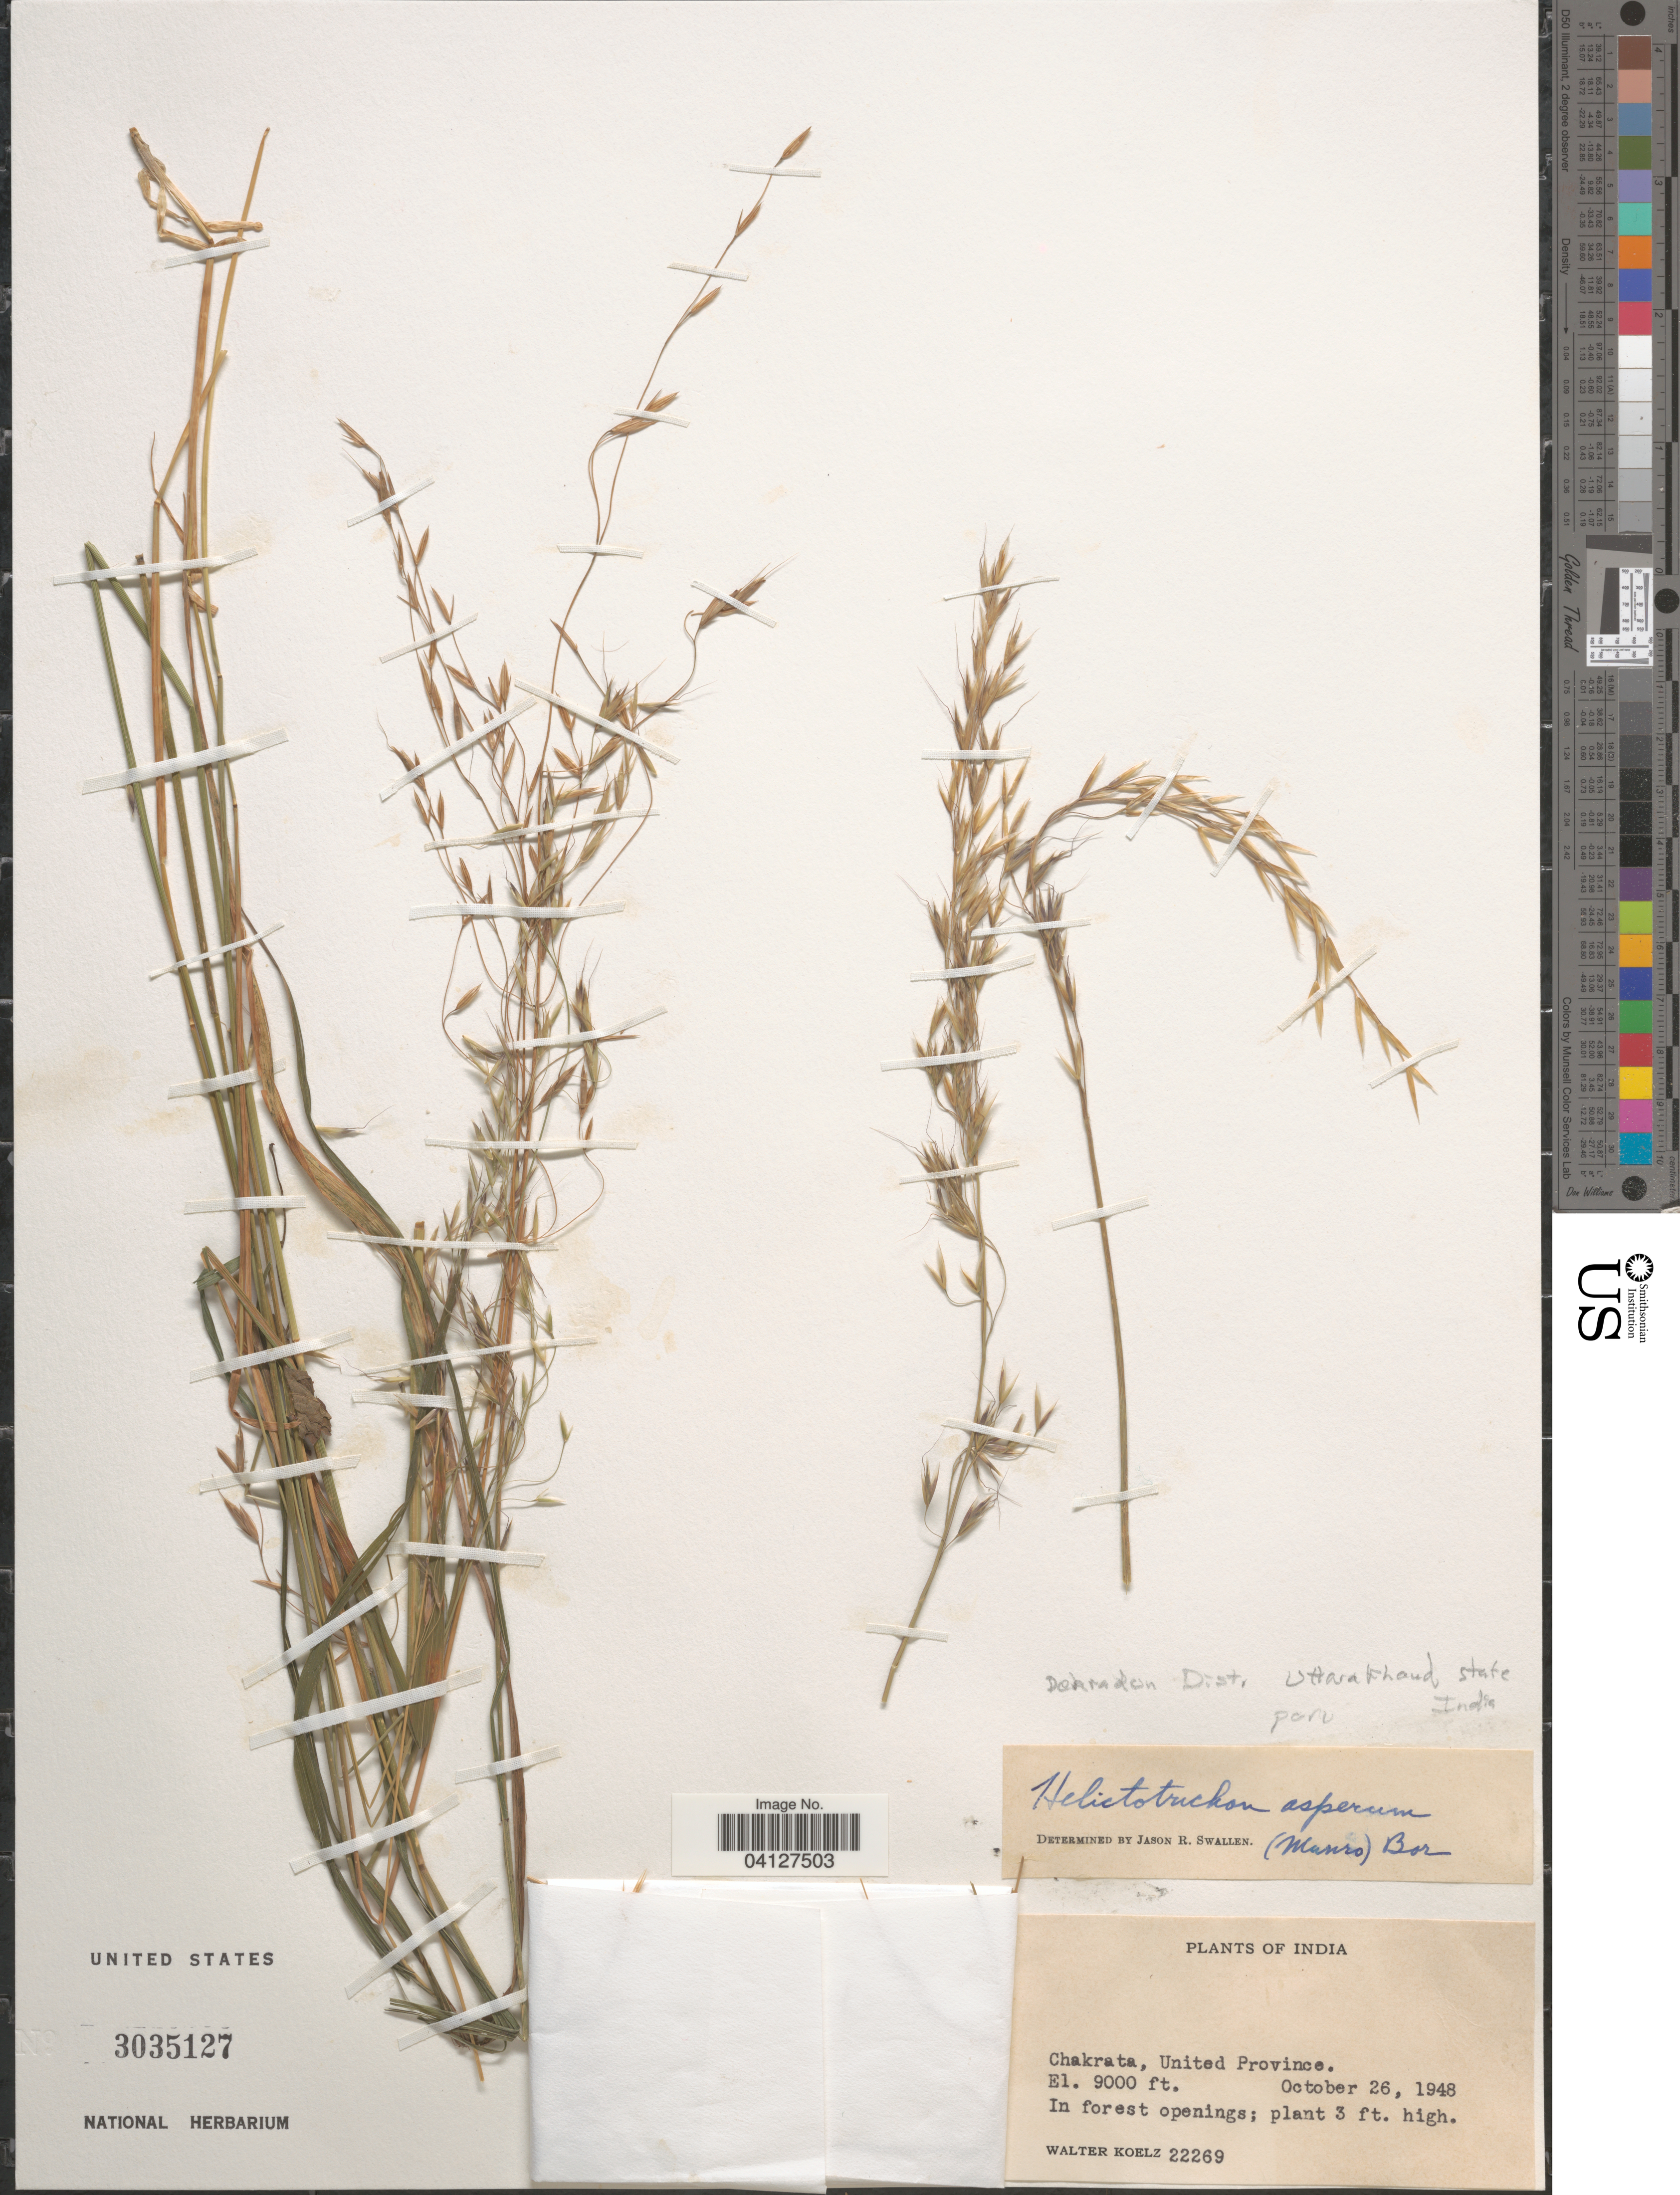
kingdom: Plantae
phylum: Tracheophyta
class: Liliopsida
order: Poales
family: Poaceae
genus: Helictotrichon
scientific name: Helictotrichon asperum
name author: (Munro ex Thwaites) Bor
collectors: W. N. Koelz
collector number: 22269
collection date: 1948-10-26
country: India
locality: Chakrata, United Province.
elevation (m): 2743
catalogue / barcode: US 3035127